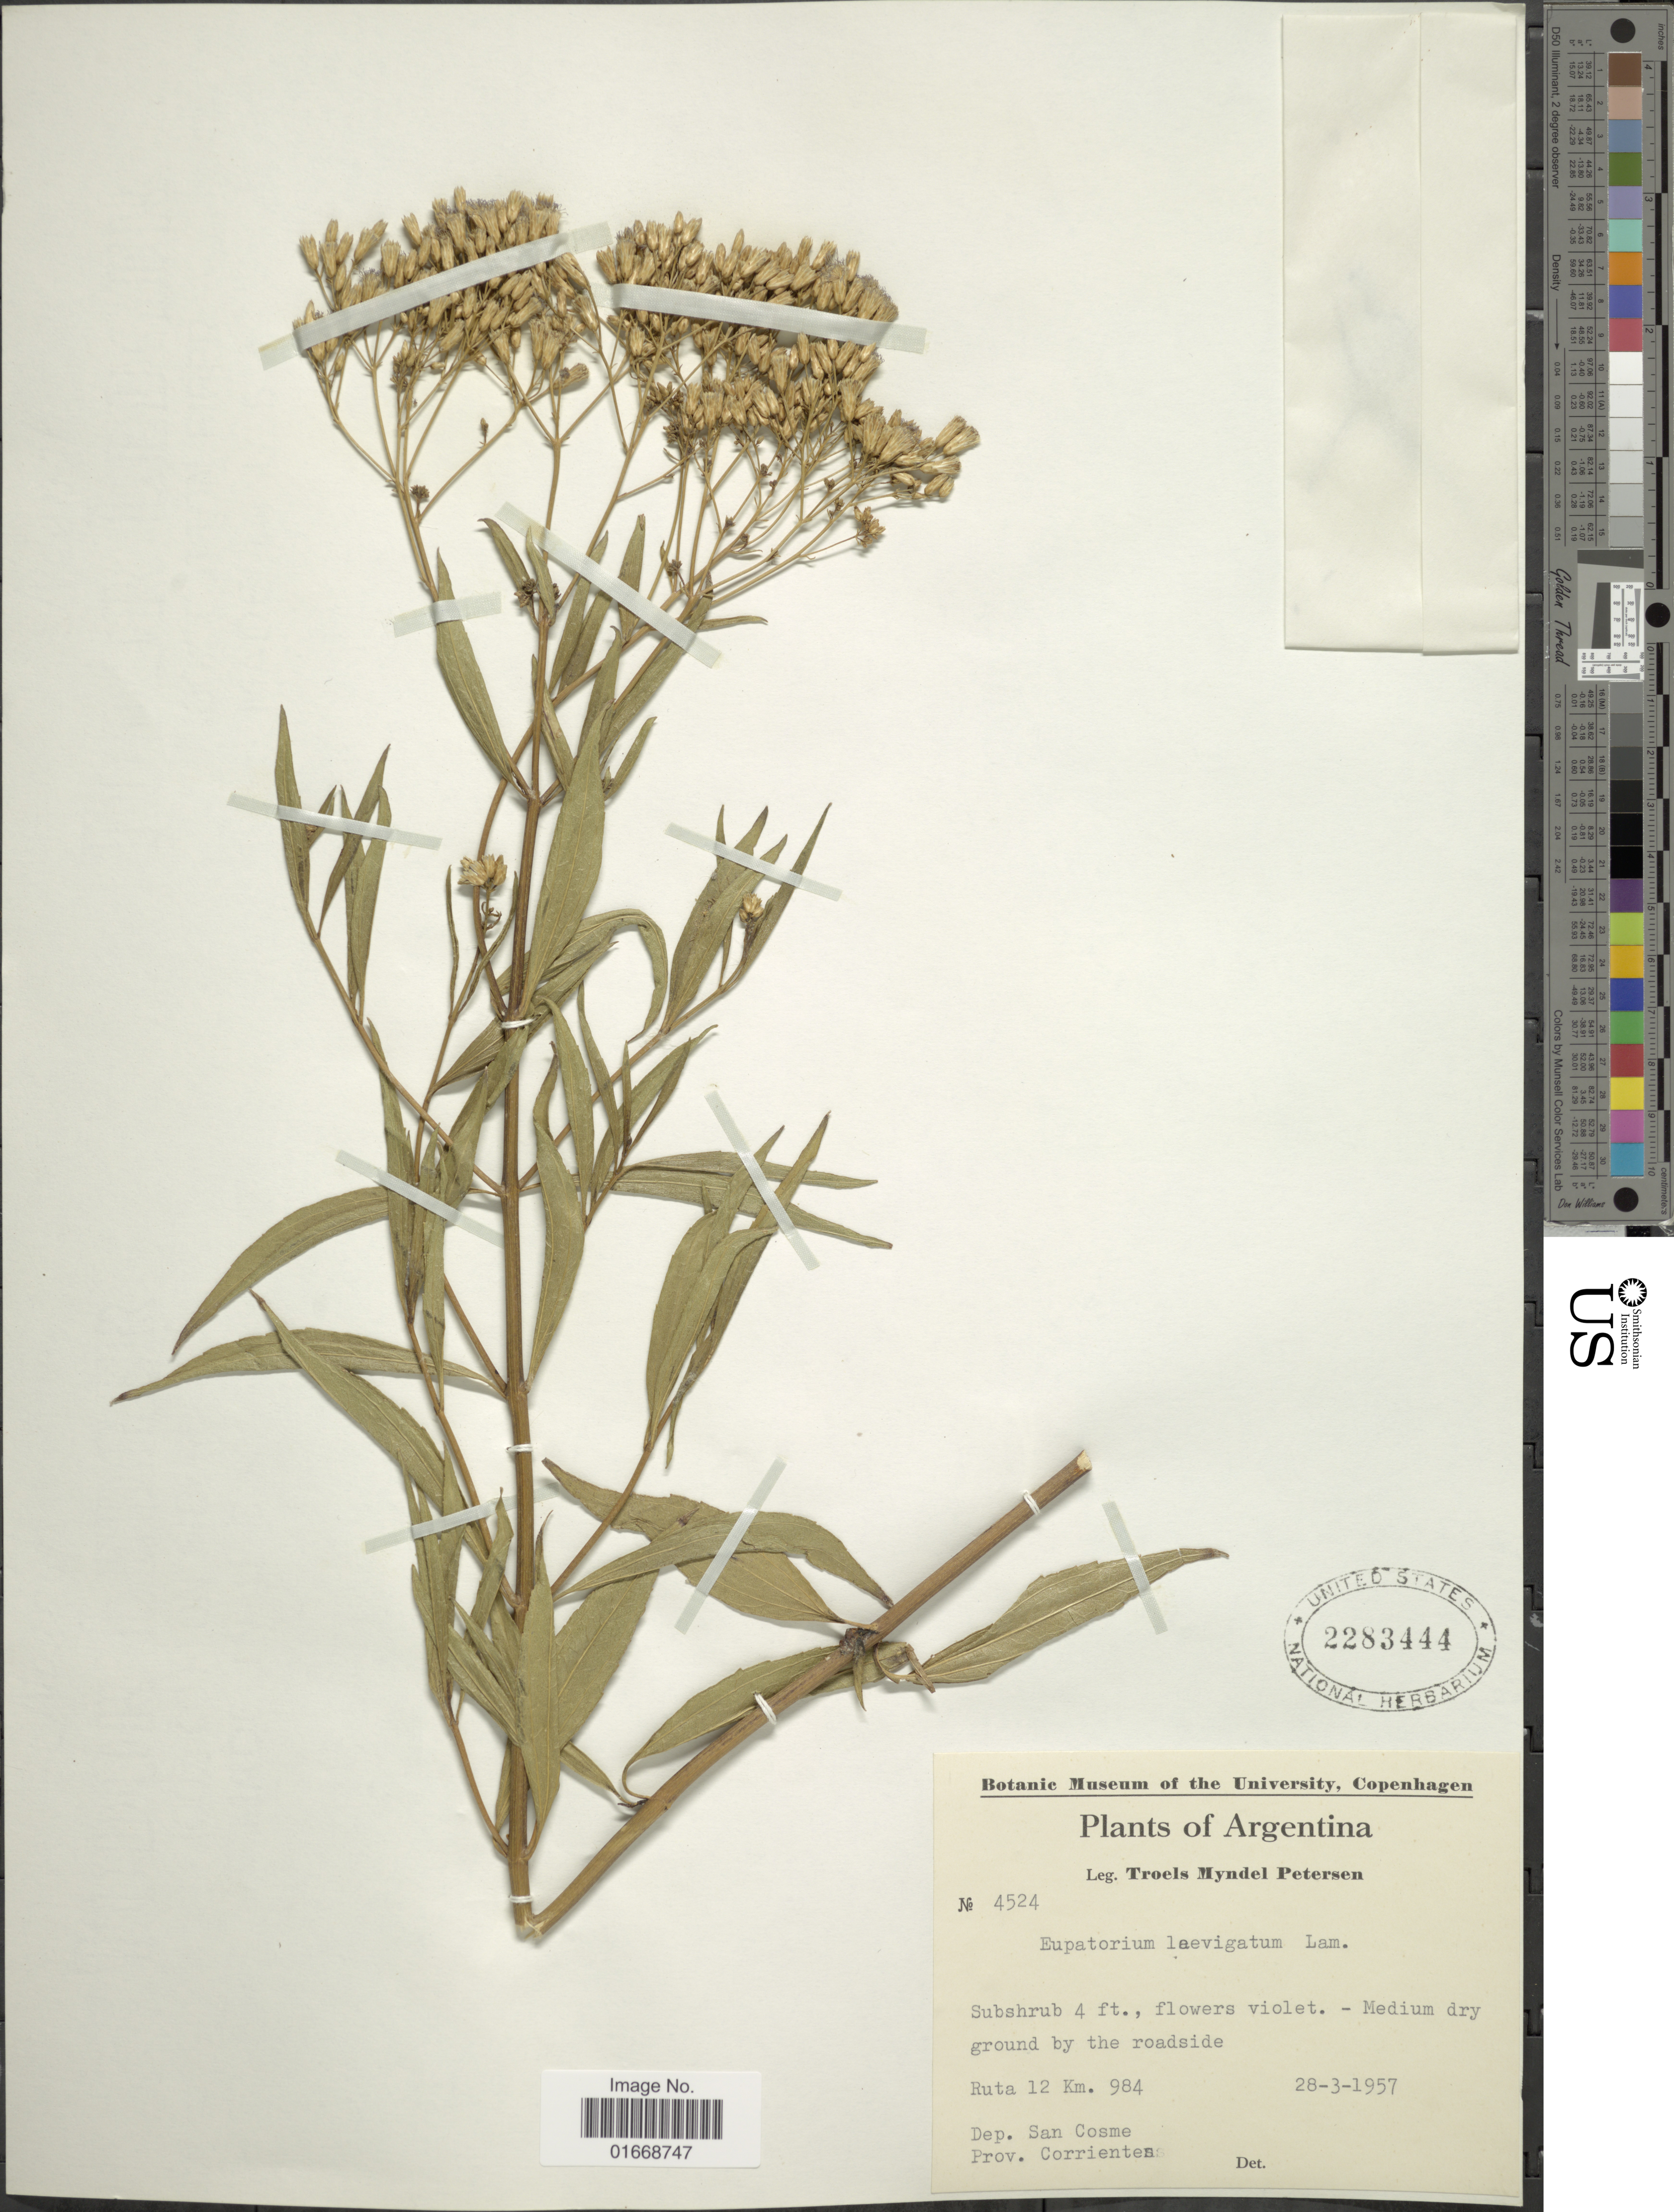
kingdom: Plantae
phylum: Tracheophyta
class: Magnoliopsida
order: Asterales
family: Asteraceae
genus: Chromolaena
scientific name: Chromolaena laevigatum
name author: Lam.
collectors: T. Pederson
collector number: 4524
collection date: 1957-03-28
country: Argentina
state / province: Corrientes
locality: Ruta 12 Km. 984, Dep. San Cosme, Prov. Corrientes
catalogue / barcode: US 2283444